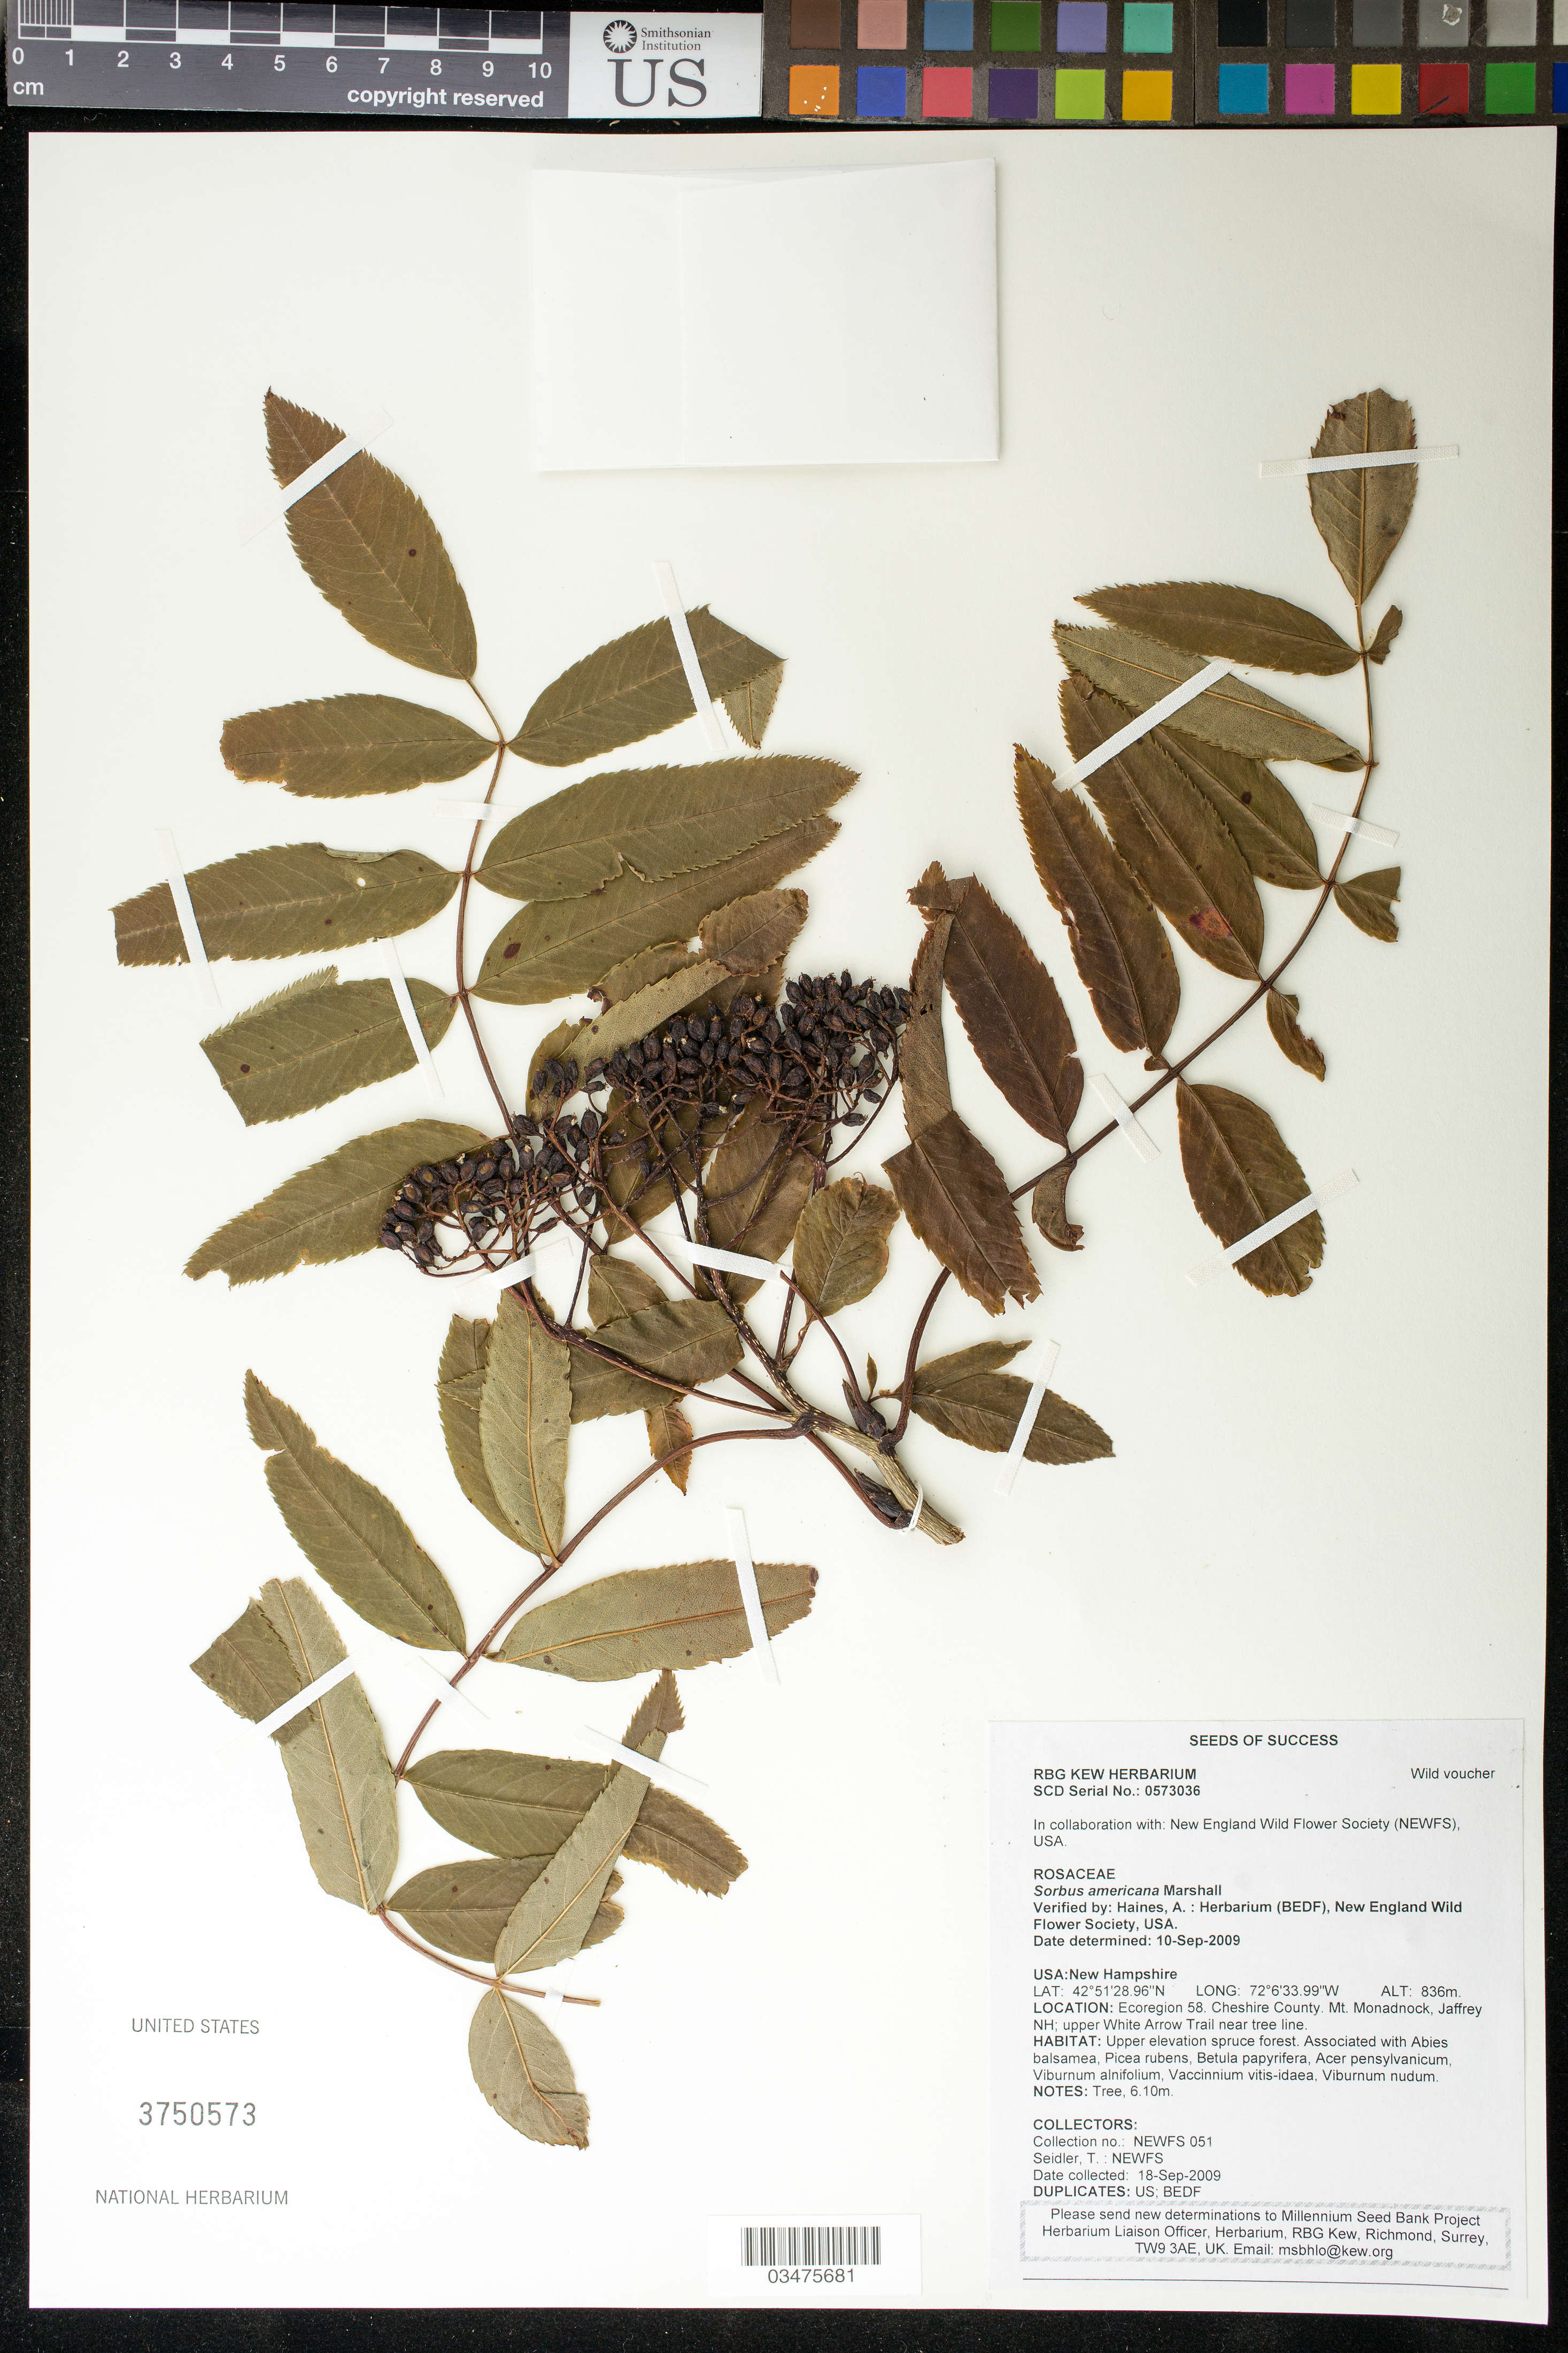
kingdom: Plantae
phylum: Tracheophyta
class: Magnoliopsida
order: Rosales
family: Rosaceae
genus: Sorbus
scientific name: Sorbus americana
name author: Marshall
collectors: T. Seidler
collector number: NEWFS 051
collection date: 2009-09-18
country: United States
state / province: New Hampshire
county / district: Cheshire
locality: Mt. Monadnock, Jaffrey, upper White Arrow Trail near tree line.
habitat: Upper elevation spruce forest.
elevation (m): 836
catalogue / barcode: US 3750573